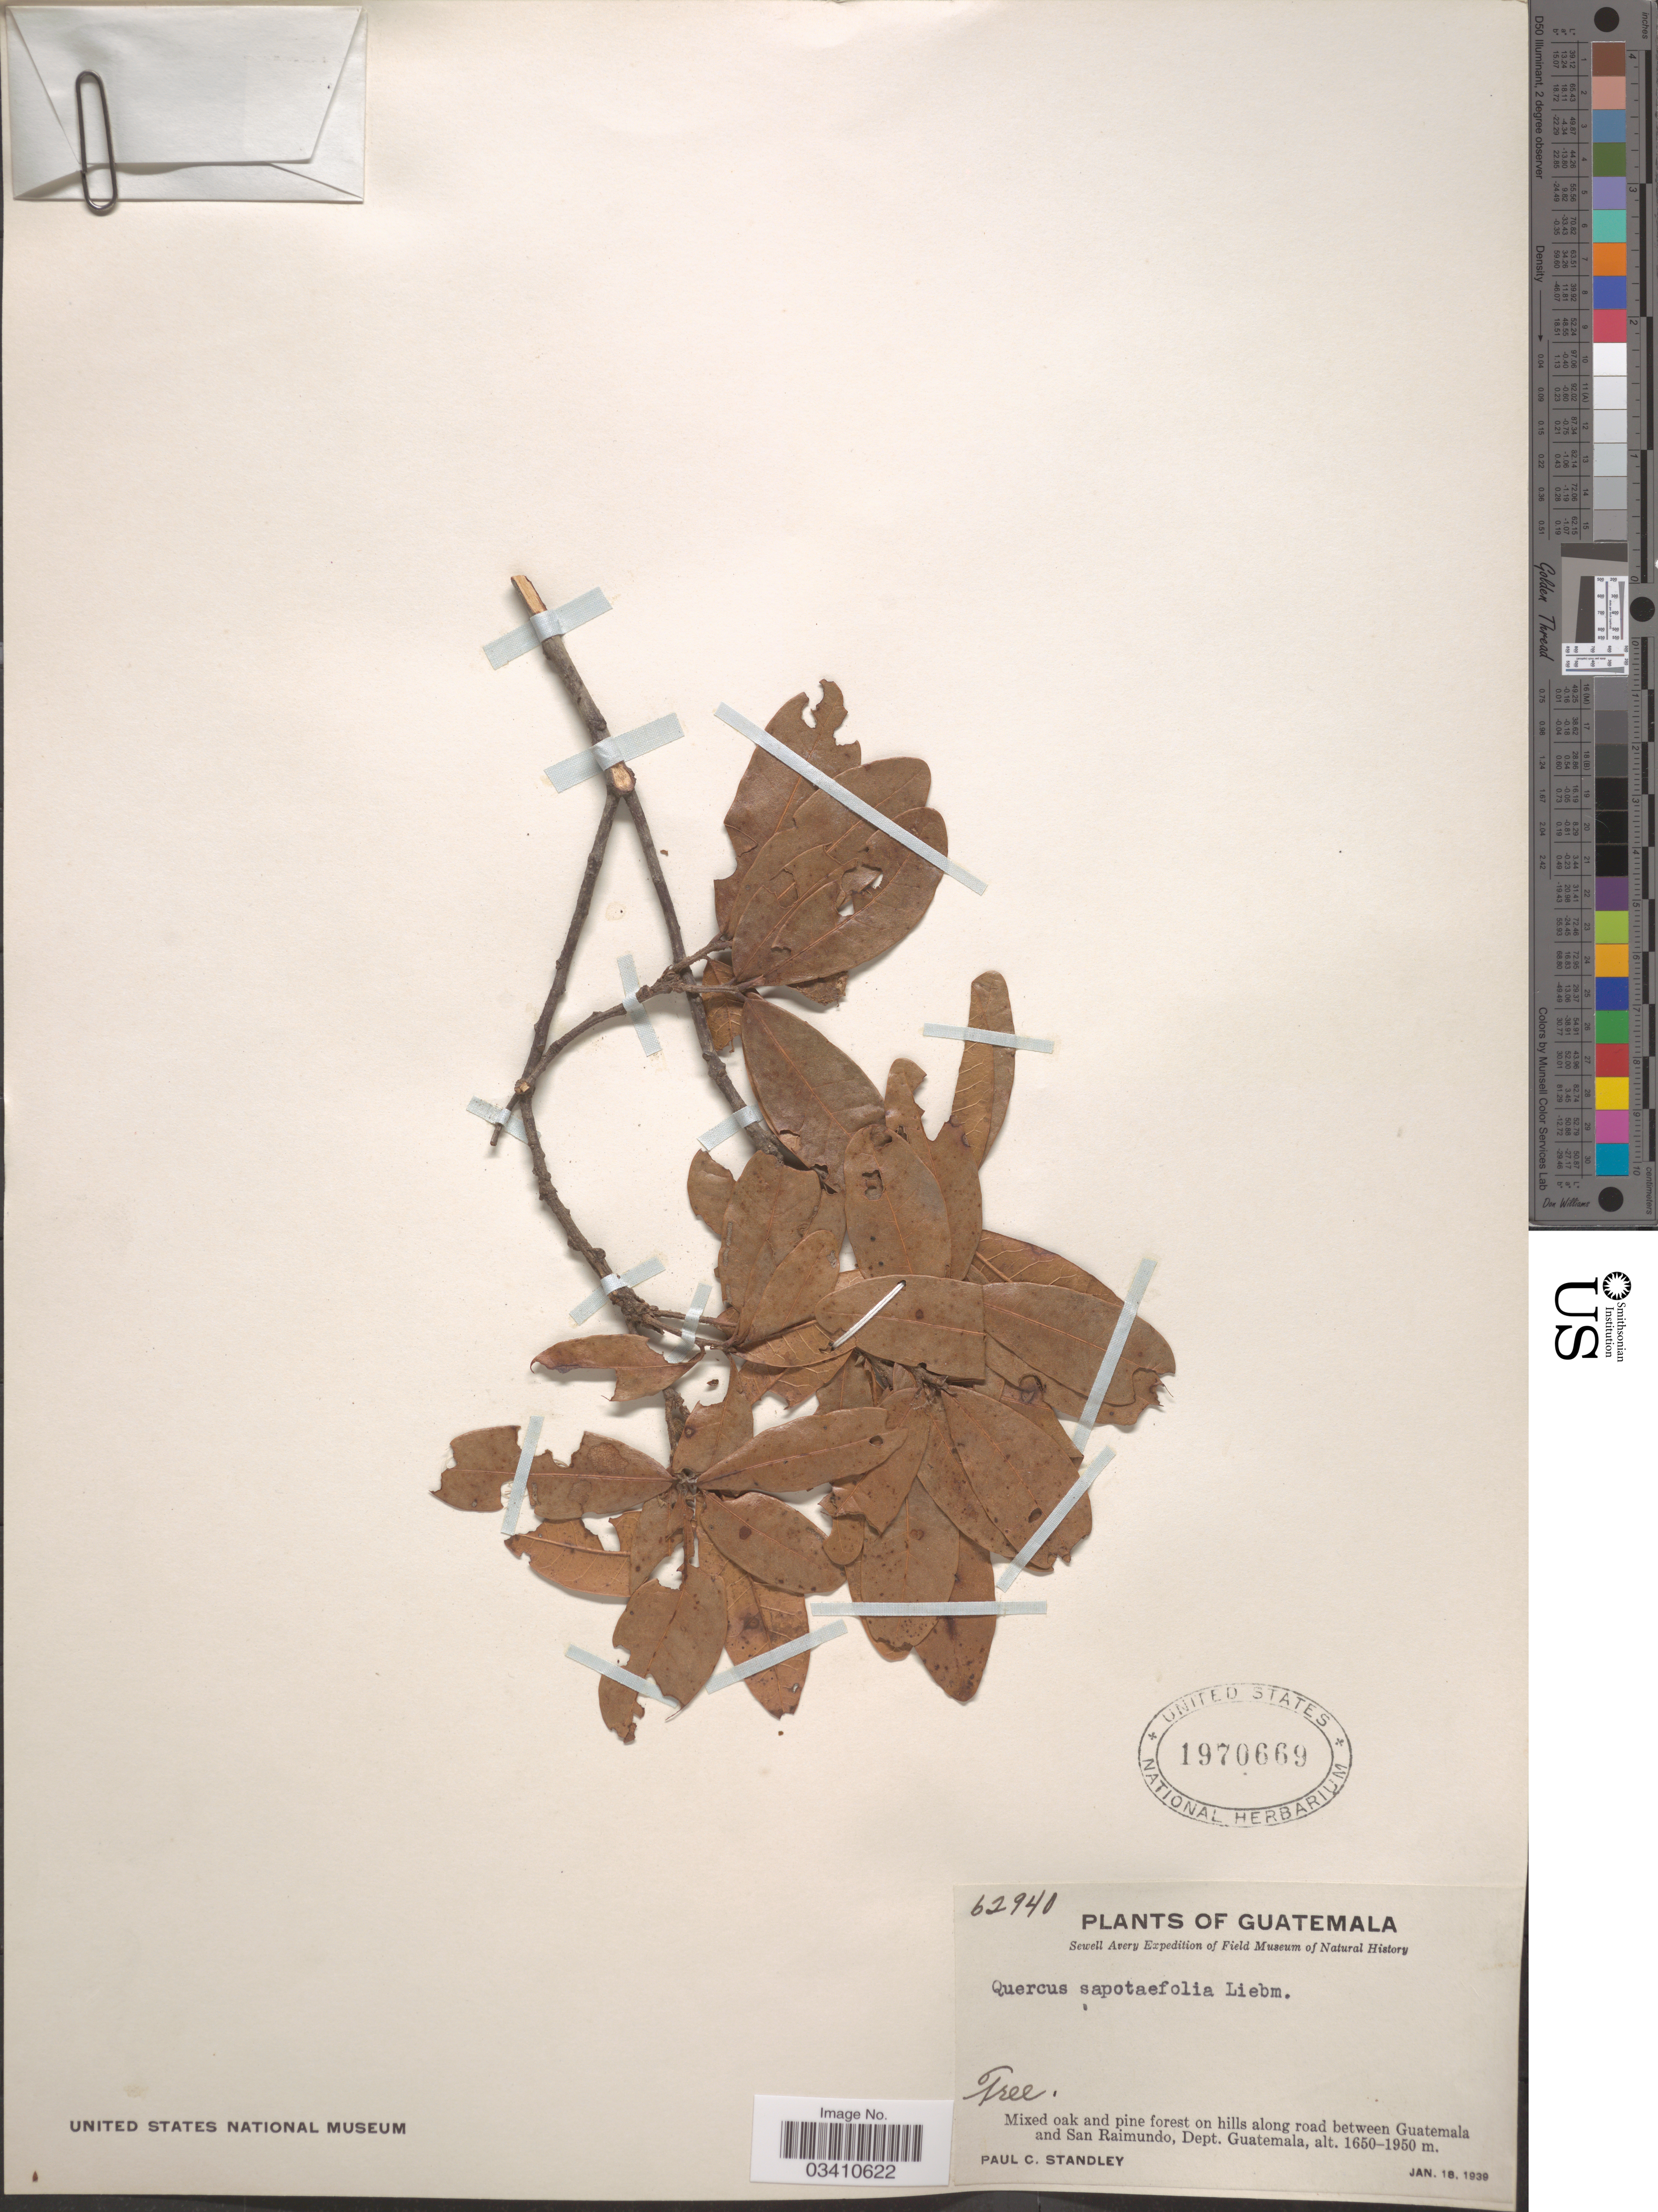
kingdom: Plantae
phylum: Tracheophyta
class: Magnoliopsida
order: Fagales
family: Fagaceae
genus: Quercus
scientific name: Quercus sapotaefolia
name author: Liebm.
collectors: P. C. Standley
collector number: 62940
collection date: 1939-01-18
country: Guatemala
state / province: Guatemala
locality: Along road between Guatemala and San Raimundo, Dept. Guatemala.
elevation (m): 1650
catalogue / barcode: US 1970669